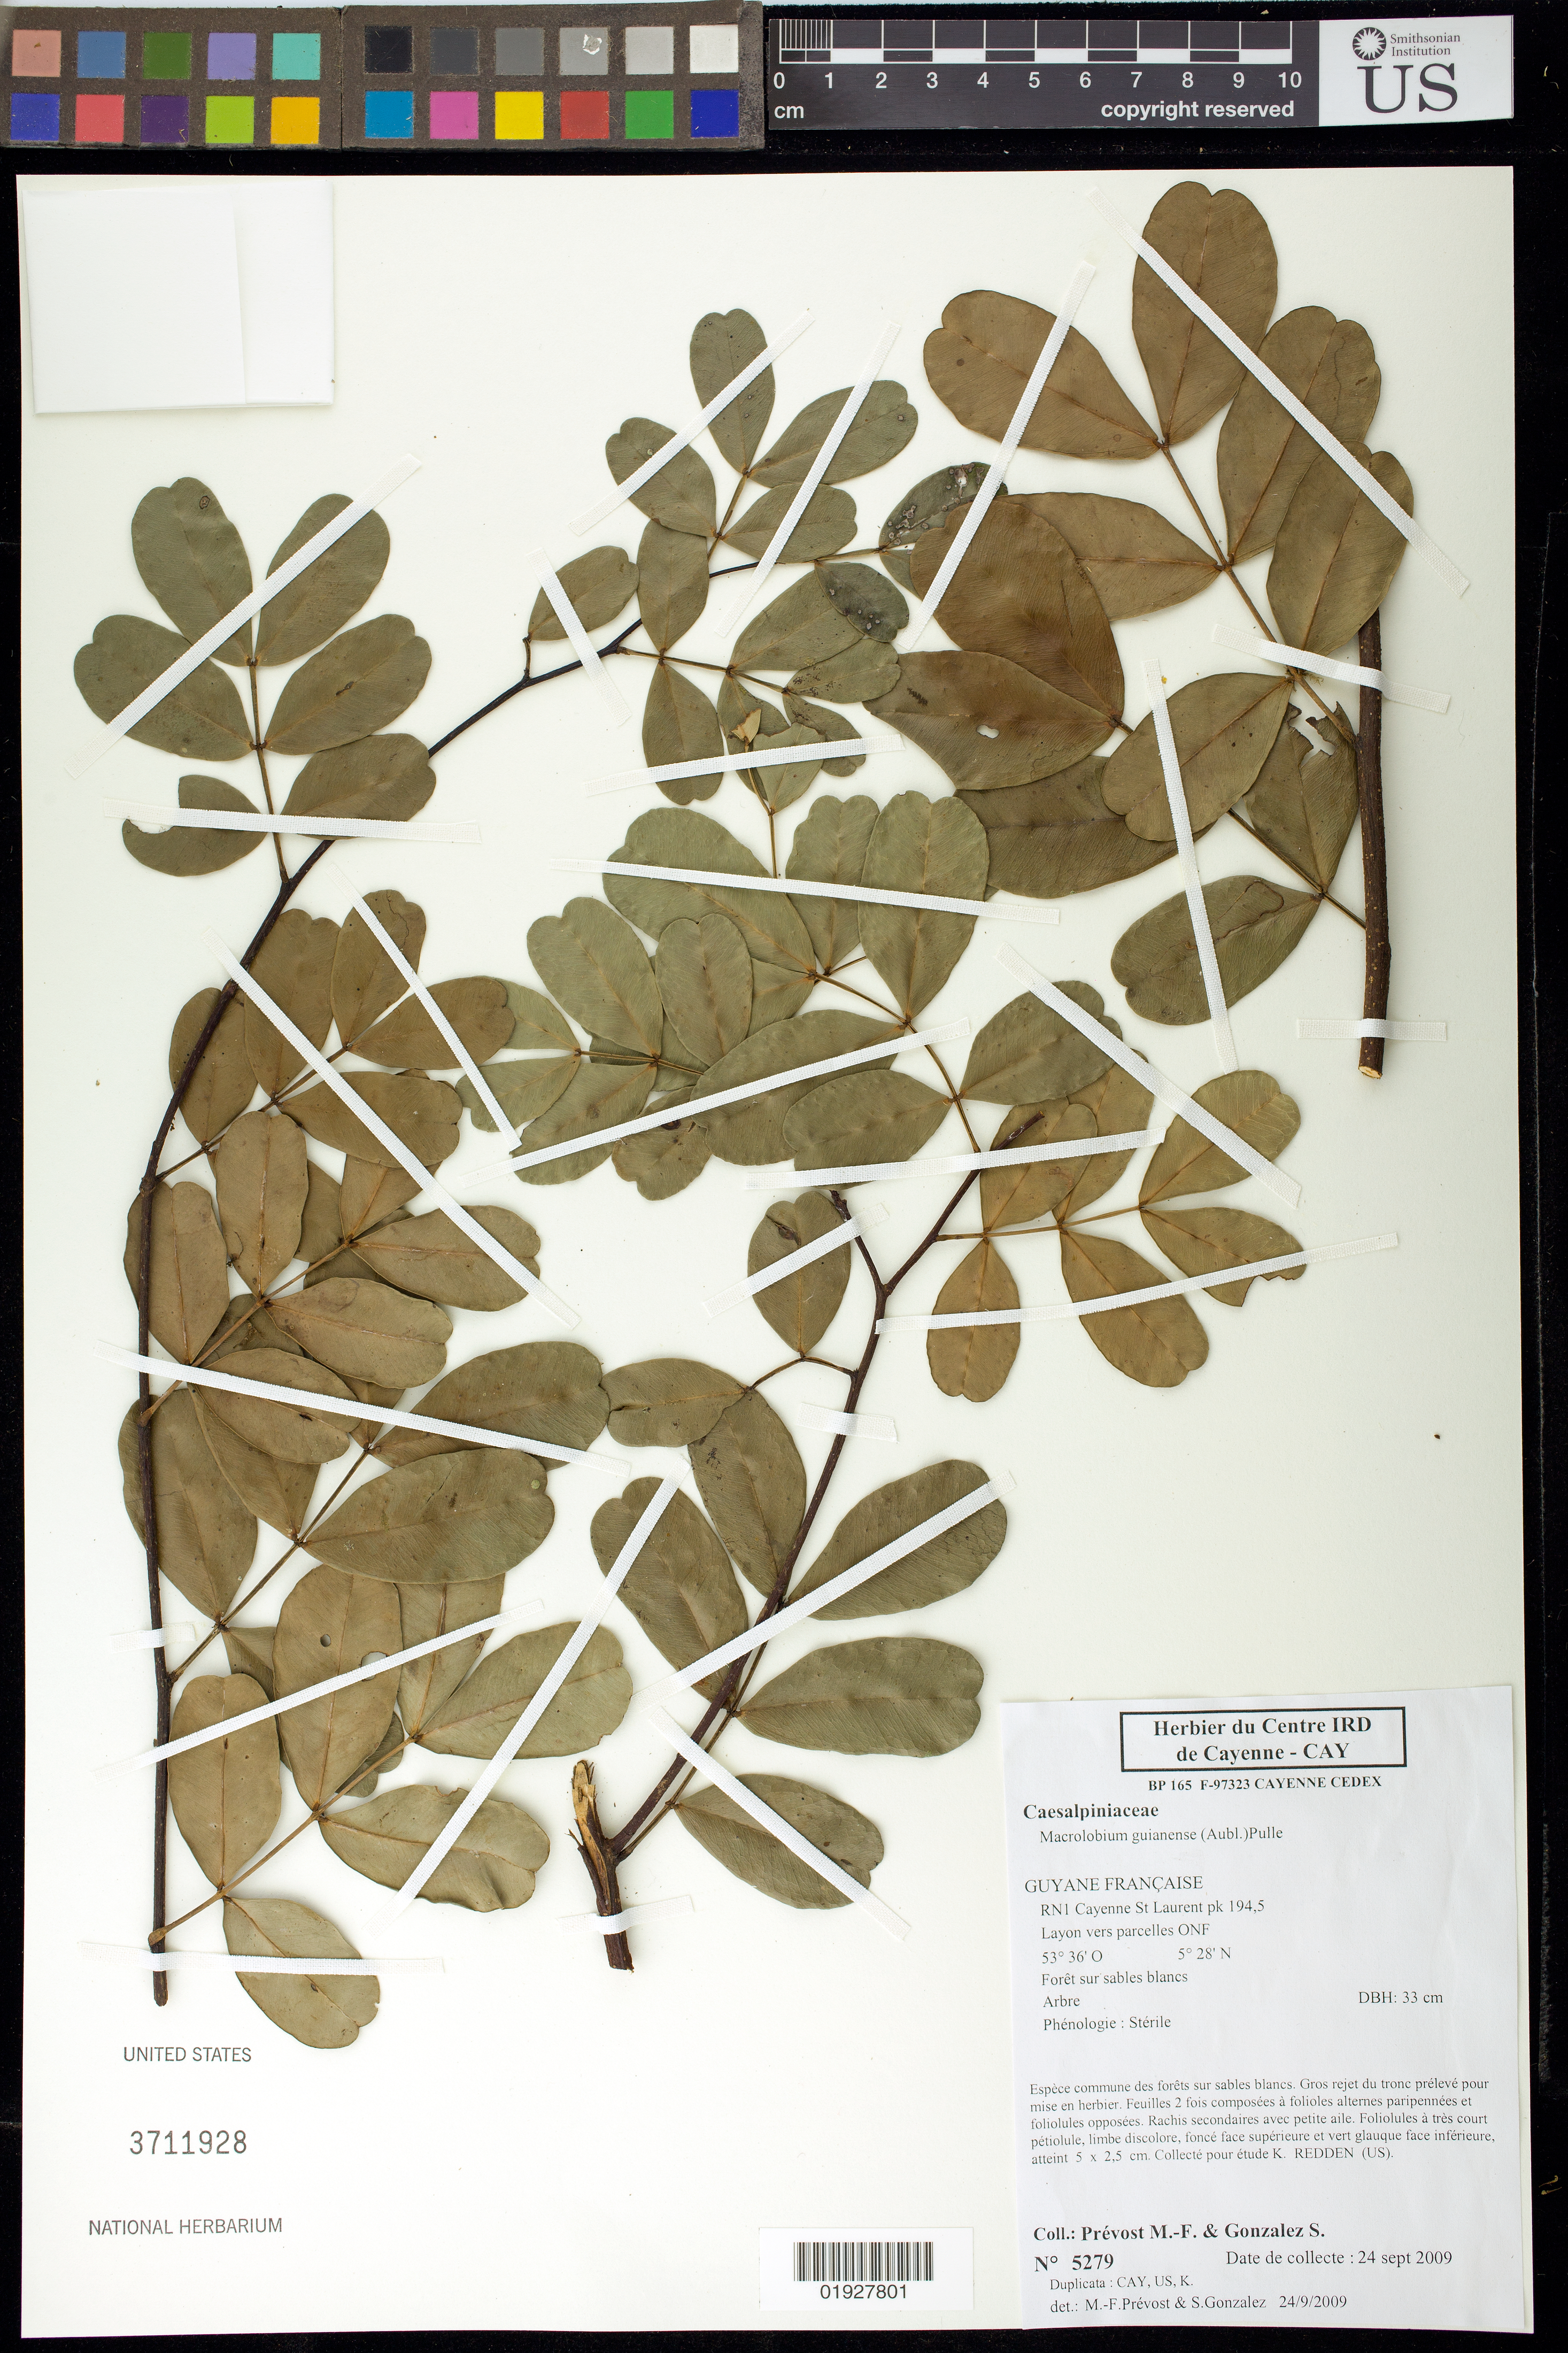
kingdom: Plantae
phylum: Tracheophyta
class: Magnoliopsida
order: Fabales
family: Fabaceae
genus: Macrolobium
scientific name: Macrolobium sp.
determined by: Trujillo, A. M.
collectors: M.-F. Prévost & S. Gonzalez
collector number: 5279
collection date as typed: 25-Sep-09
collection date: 2009-09-25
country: French Guiana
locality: Cayenne - St. Laurent RN1 pk 194.5, entrée layon vers parcelles ONF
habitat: Forest sur sables blancs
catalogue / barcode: US 3711928